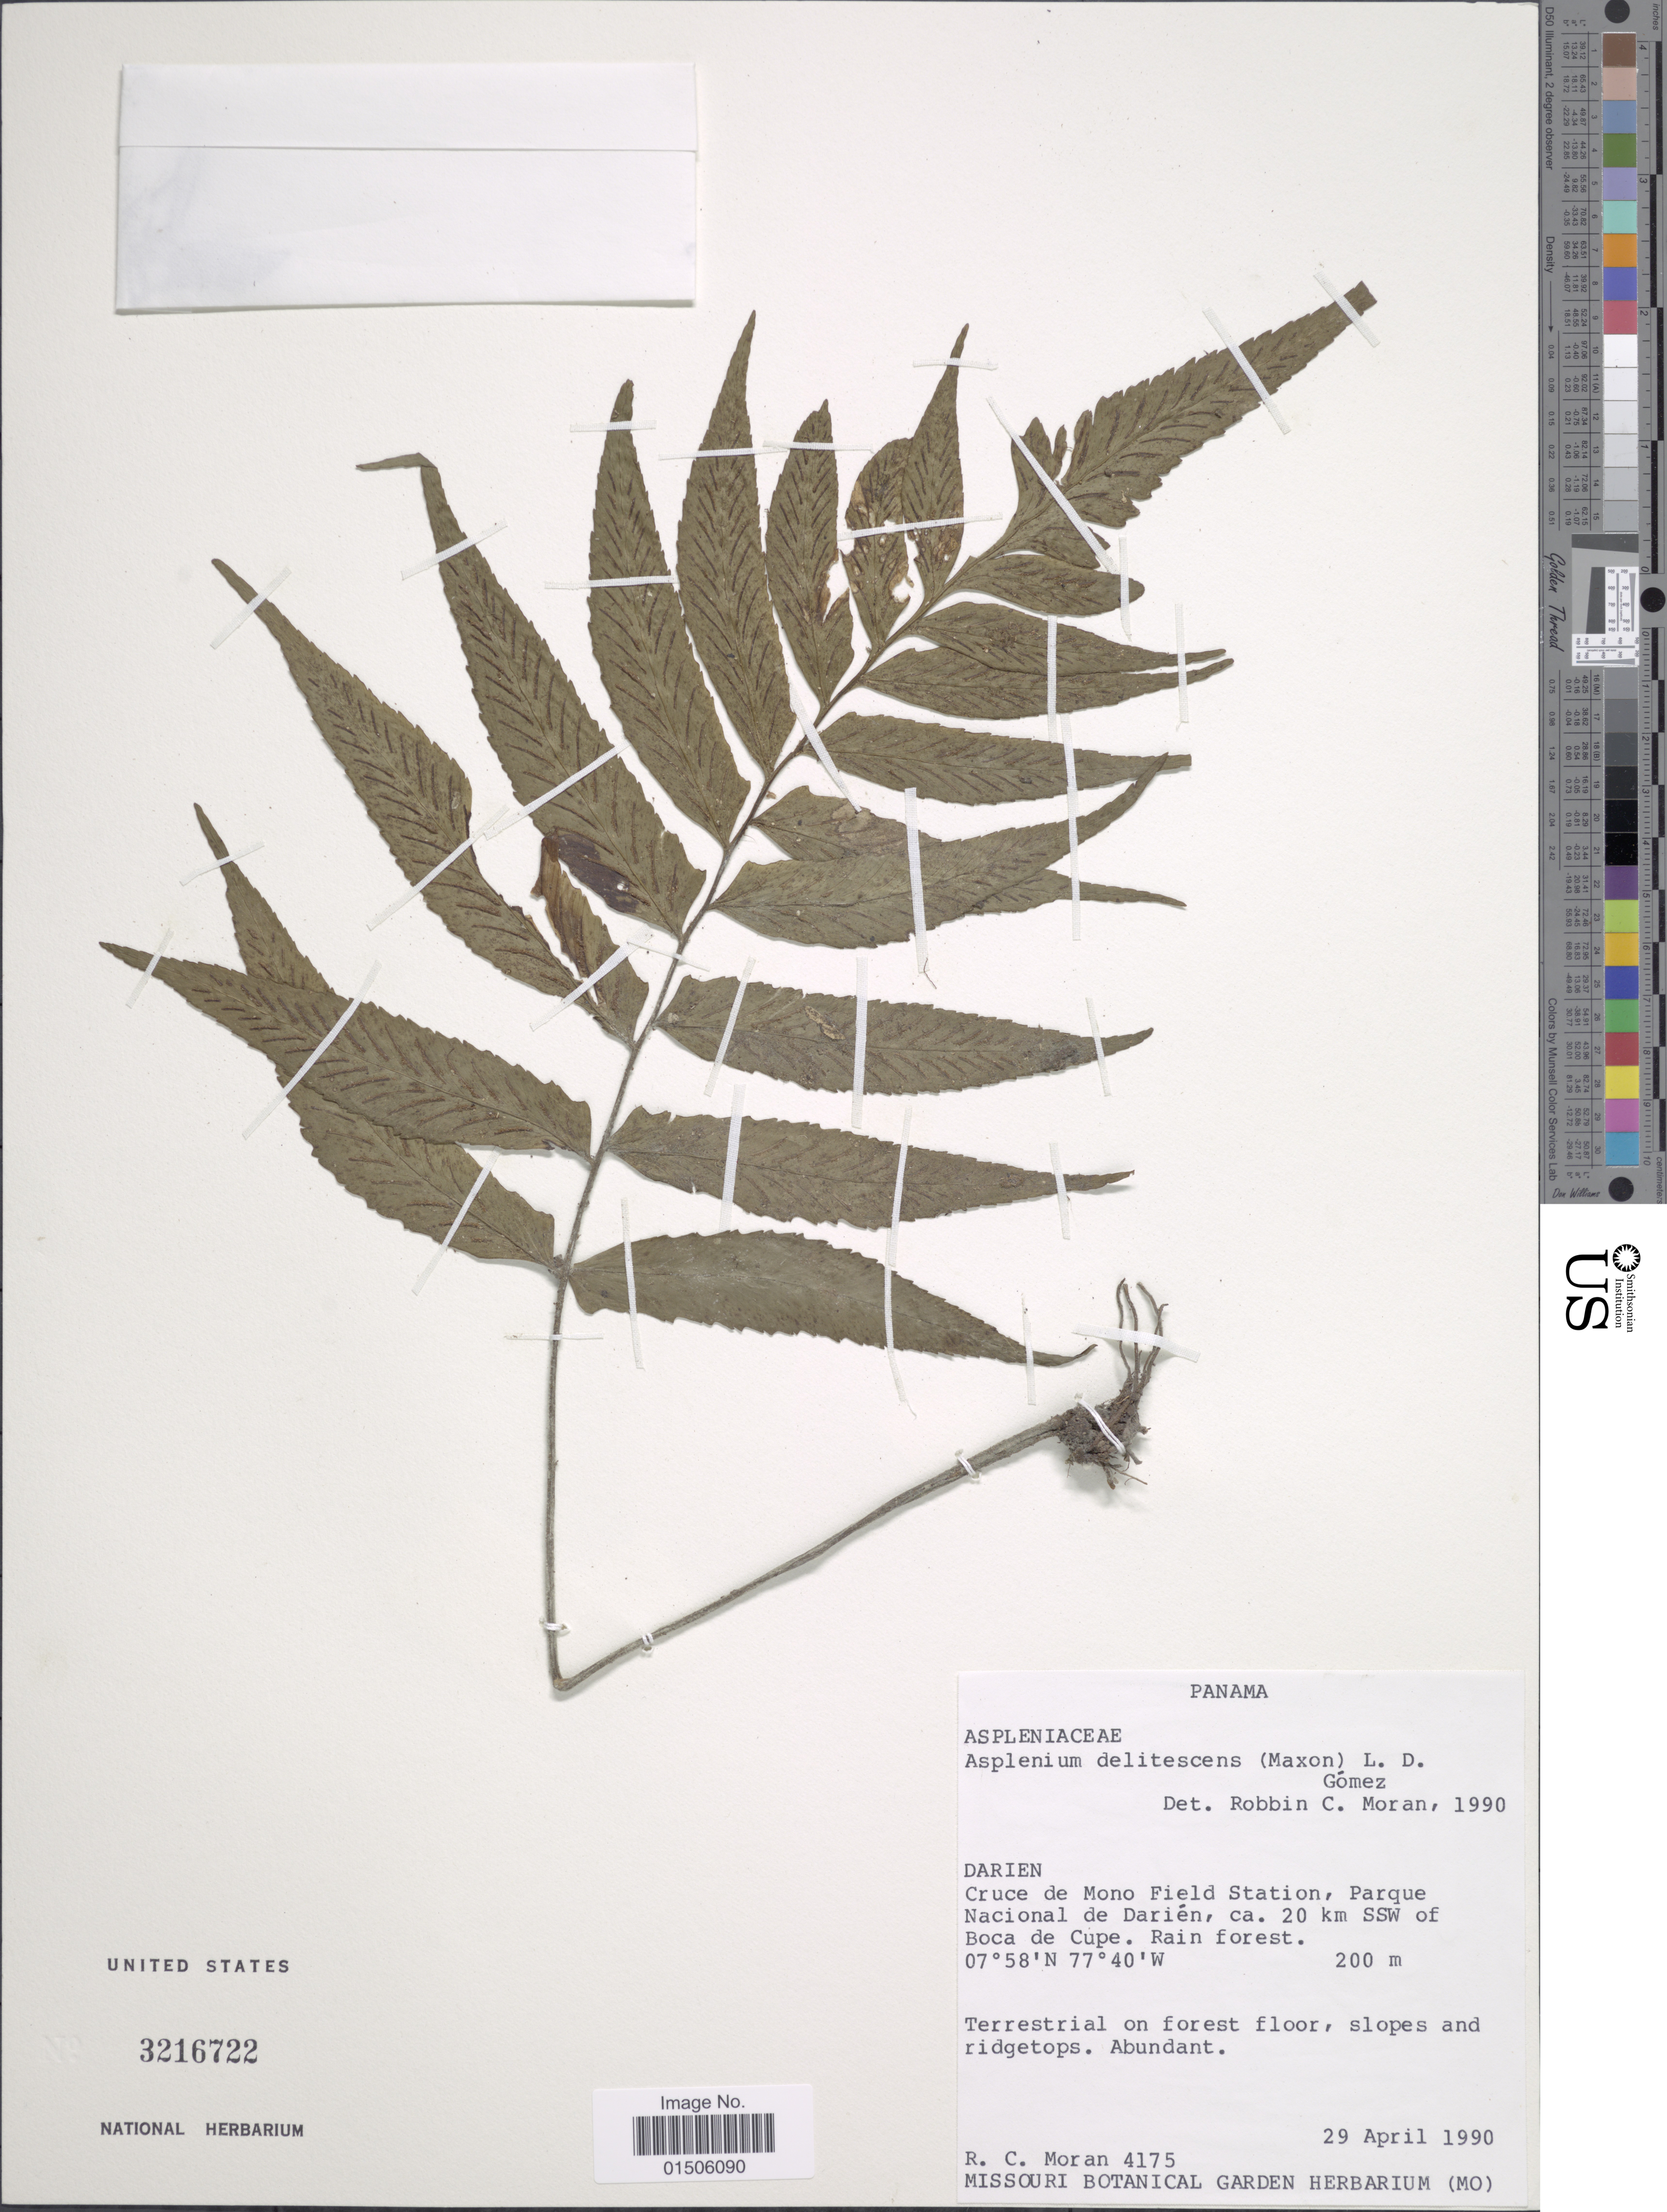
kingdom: Plantae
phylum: Tracheophyta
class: Polypodiopsida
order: Polypodiales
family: Aspleniaceae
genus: Asplenium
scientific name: Asplenium delitescens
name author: (Maxon) L.D. Gómez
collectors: R. C. Moran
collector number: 4175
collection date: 1990-04-29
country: Panama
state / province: Darién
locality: Cruce de Mono Field Station, Parque Nacional de Darién, ca. 20 km SSW of Boca de Cupe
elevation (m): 200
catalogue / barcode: US 3216722